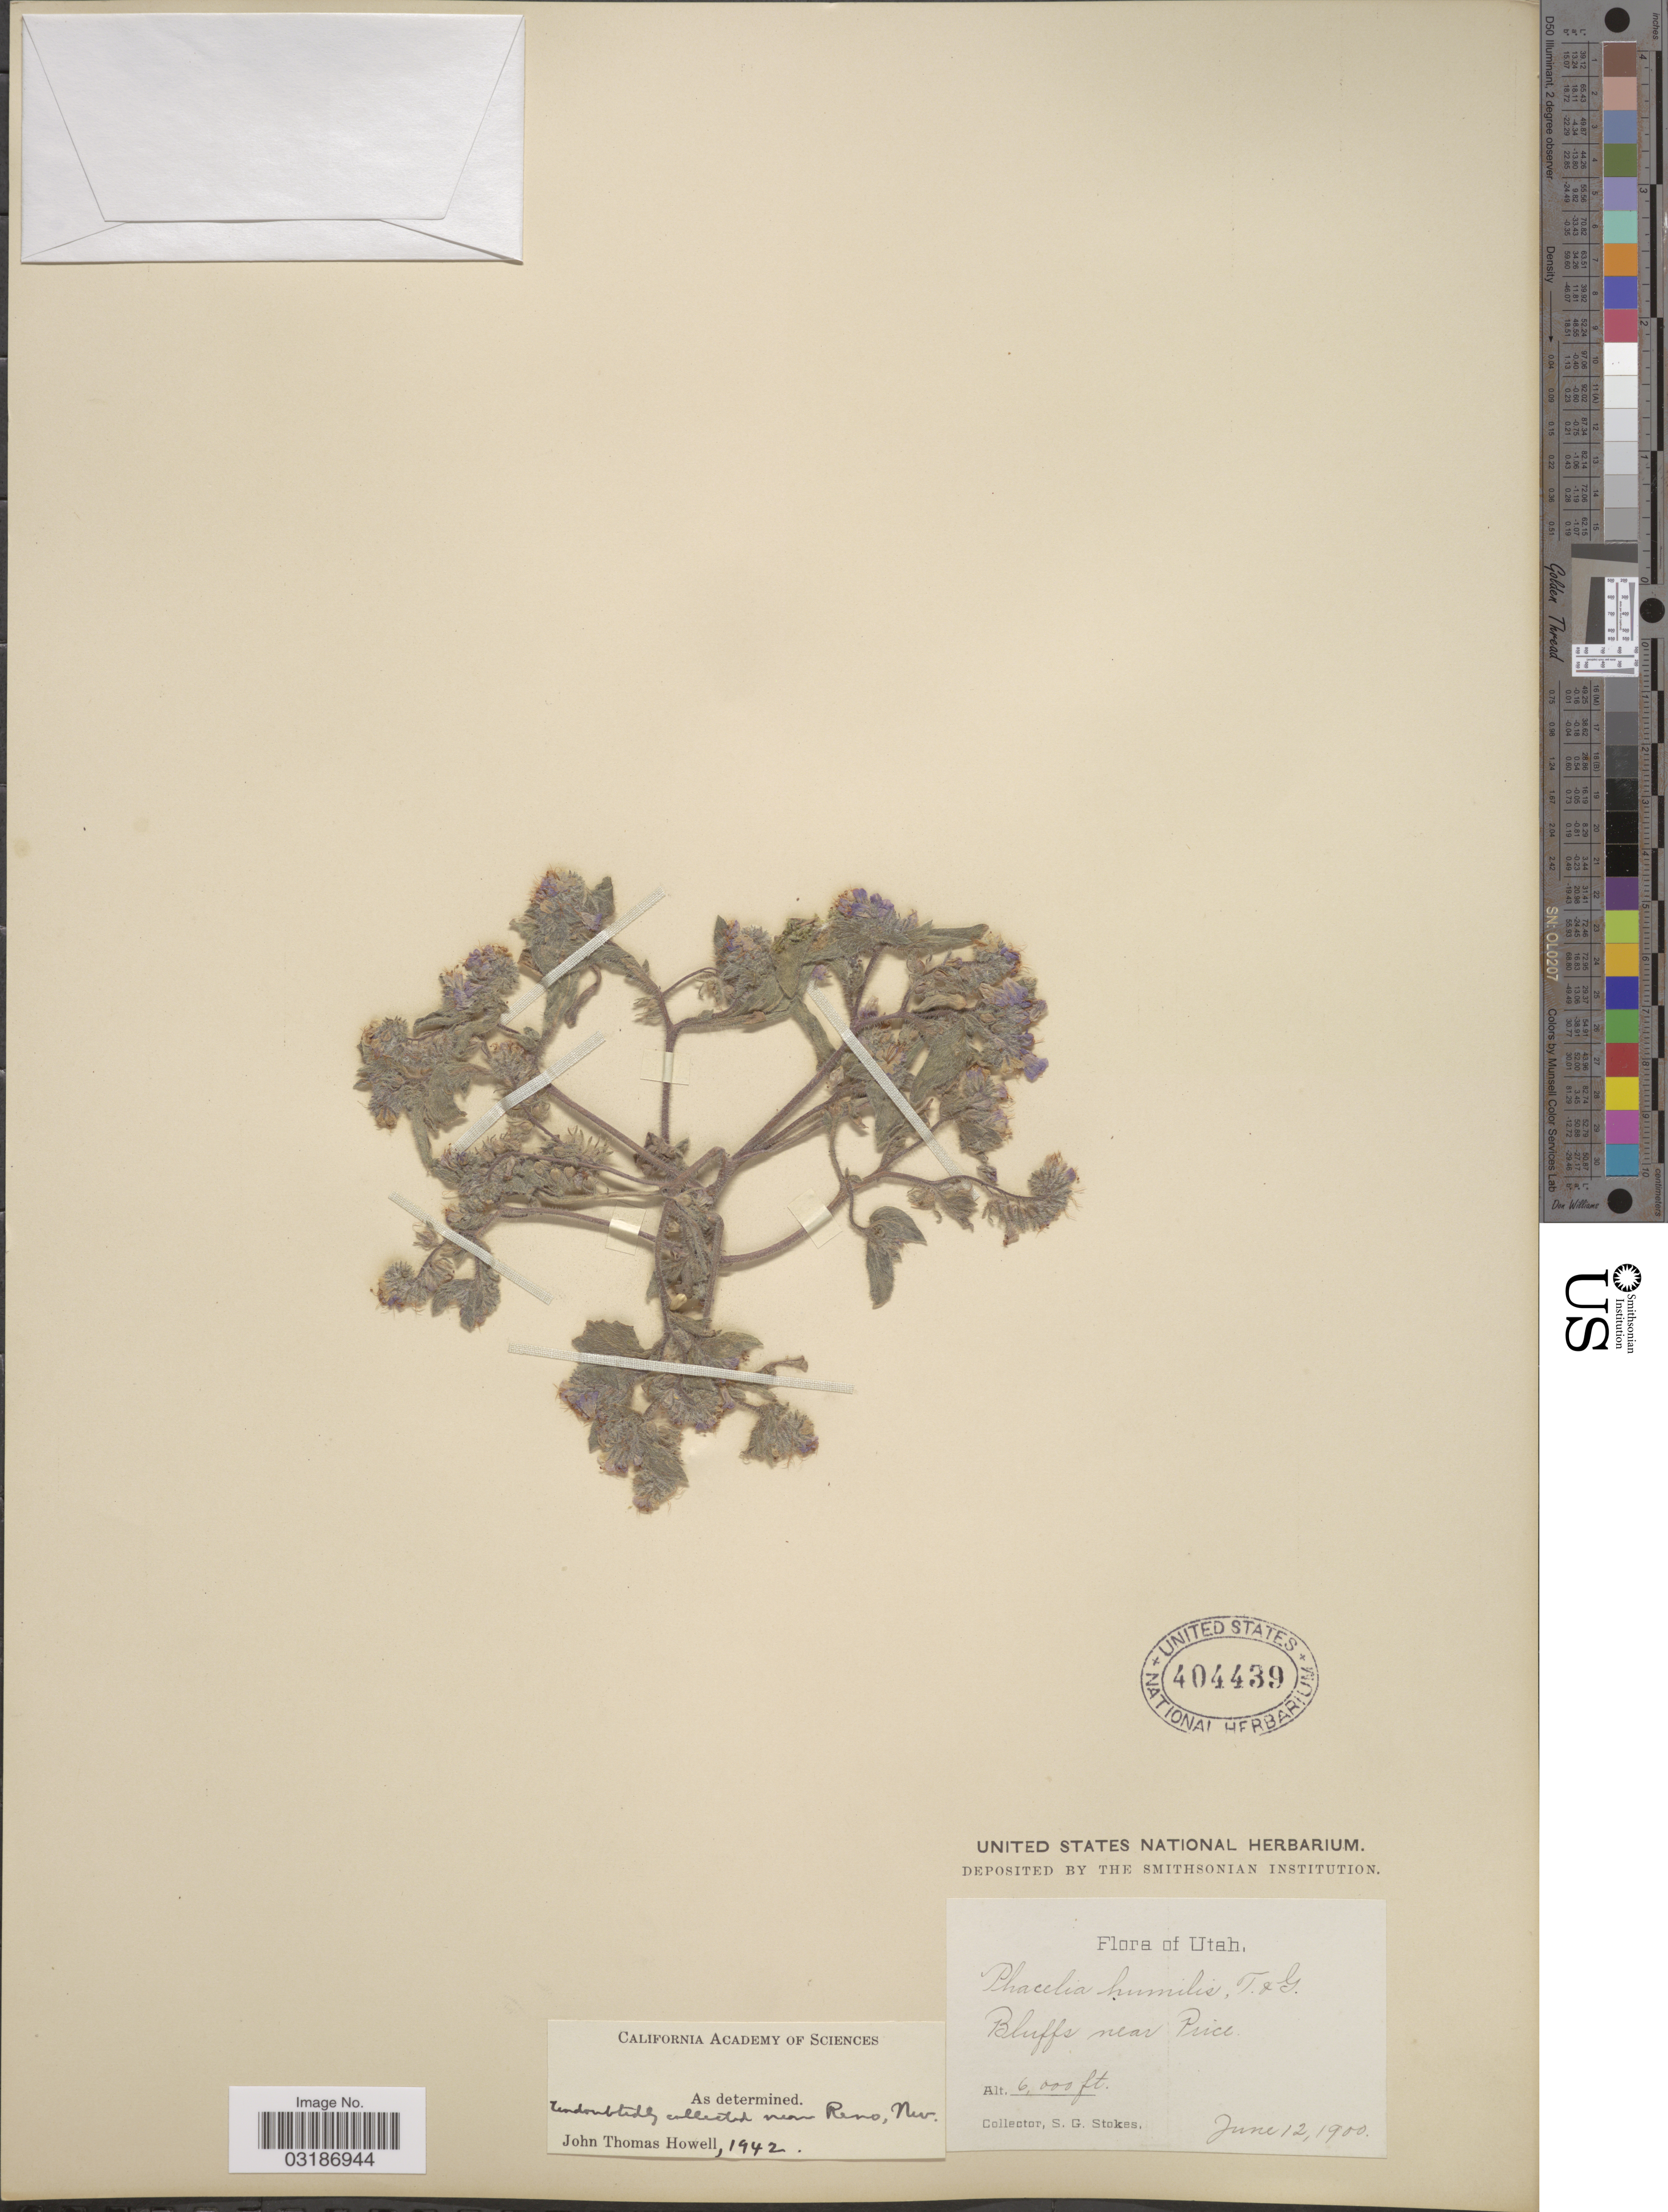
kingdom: Plantae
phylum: Tracheophyta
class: Magnoliopsida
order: Boraginales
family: Hydrophyllaceae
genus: Phacelia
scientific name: Phacelia humilis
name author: Torr. & A. Gray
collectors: S. G. Stokes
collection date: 1900-06-12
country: United States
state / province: Utah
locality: Bluffs near Price.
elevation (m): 1829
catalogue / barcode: US 404439